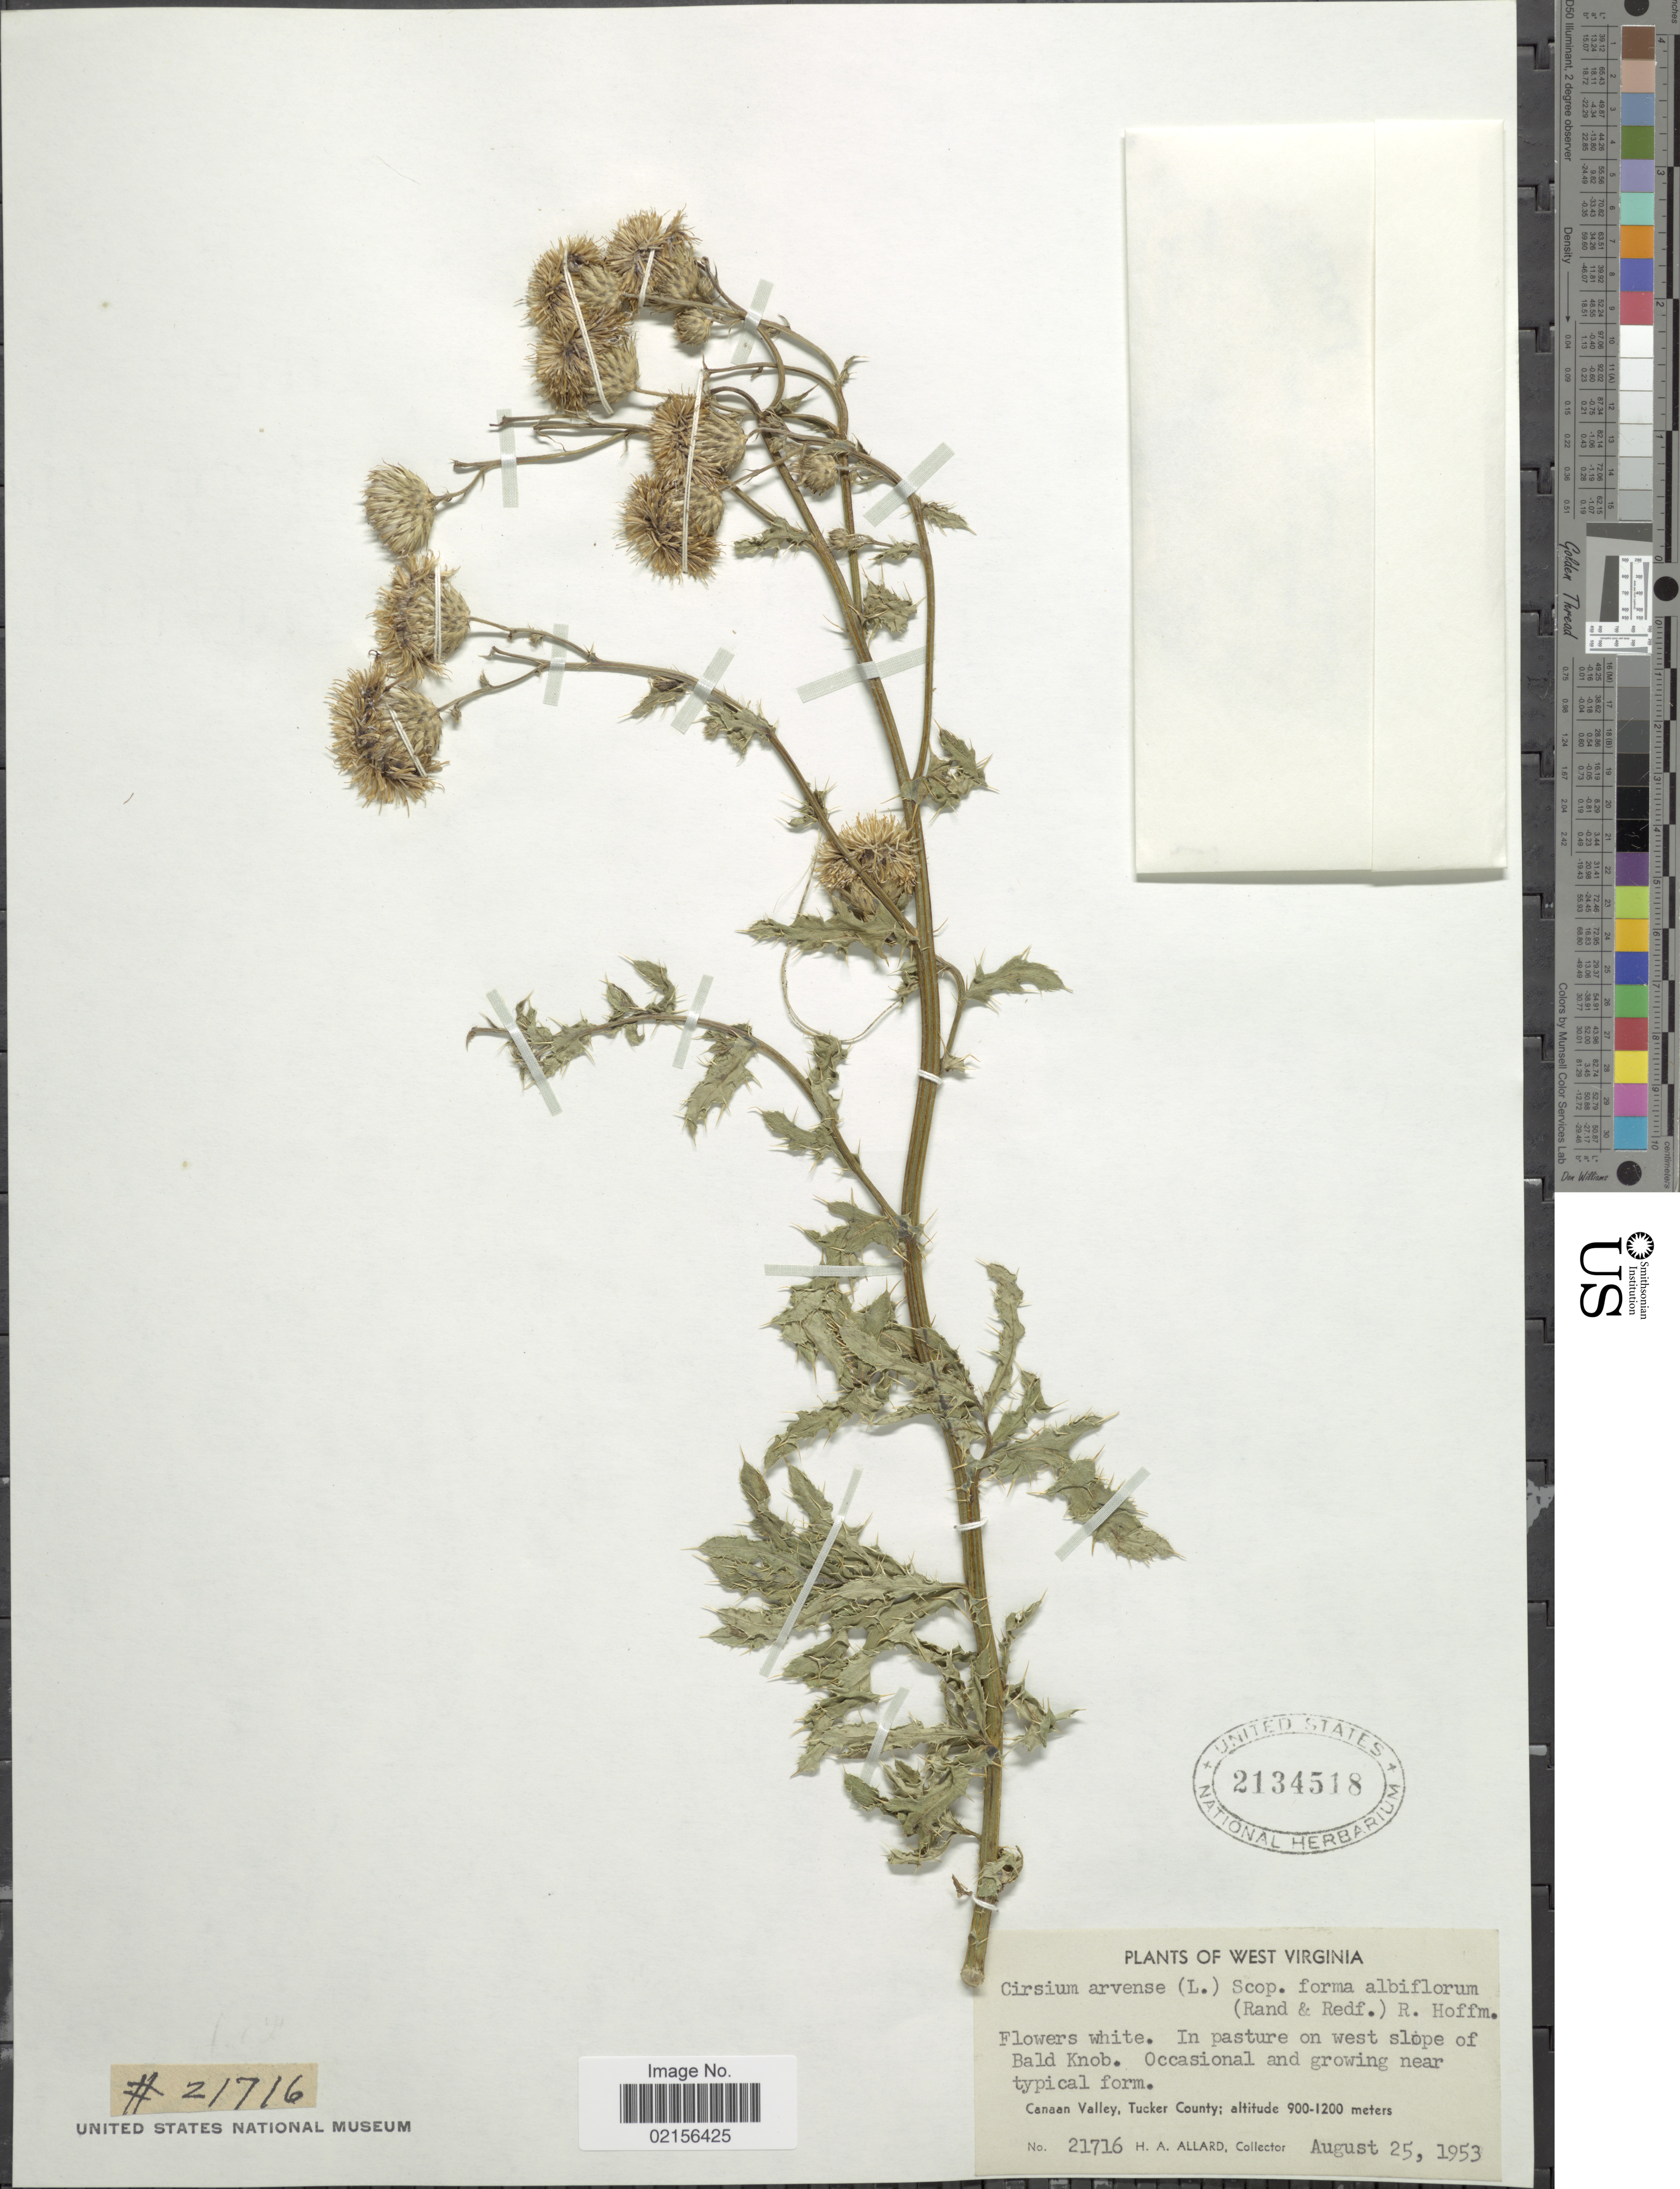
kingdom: Plantae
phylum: Tracheophyta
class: Magnoliopsida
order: Asterales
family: Asteraceae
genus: Cirsium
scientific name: Cirsium arvense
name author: (L.) Scop.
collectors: H. A. Allard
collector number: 21716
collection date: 1953-08-25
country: United States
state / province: West Virginia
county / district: Tucker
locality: Canaan Valley, Tucker County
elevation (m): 900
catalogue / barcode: US 2134518